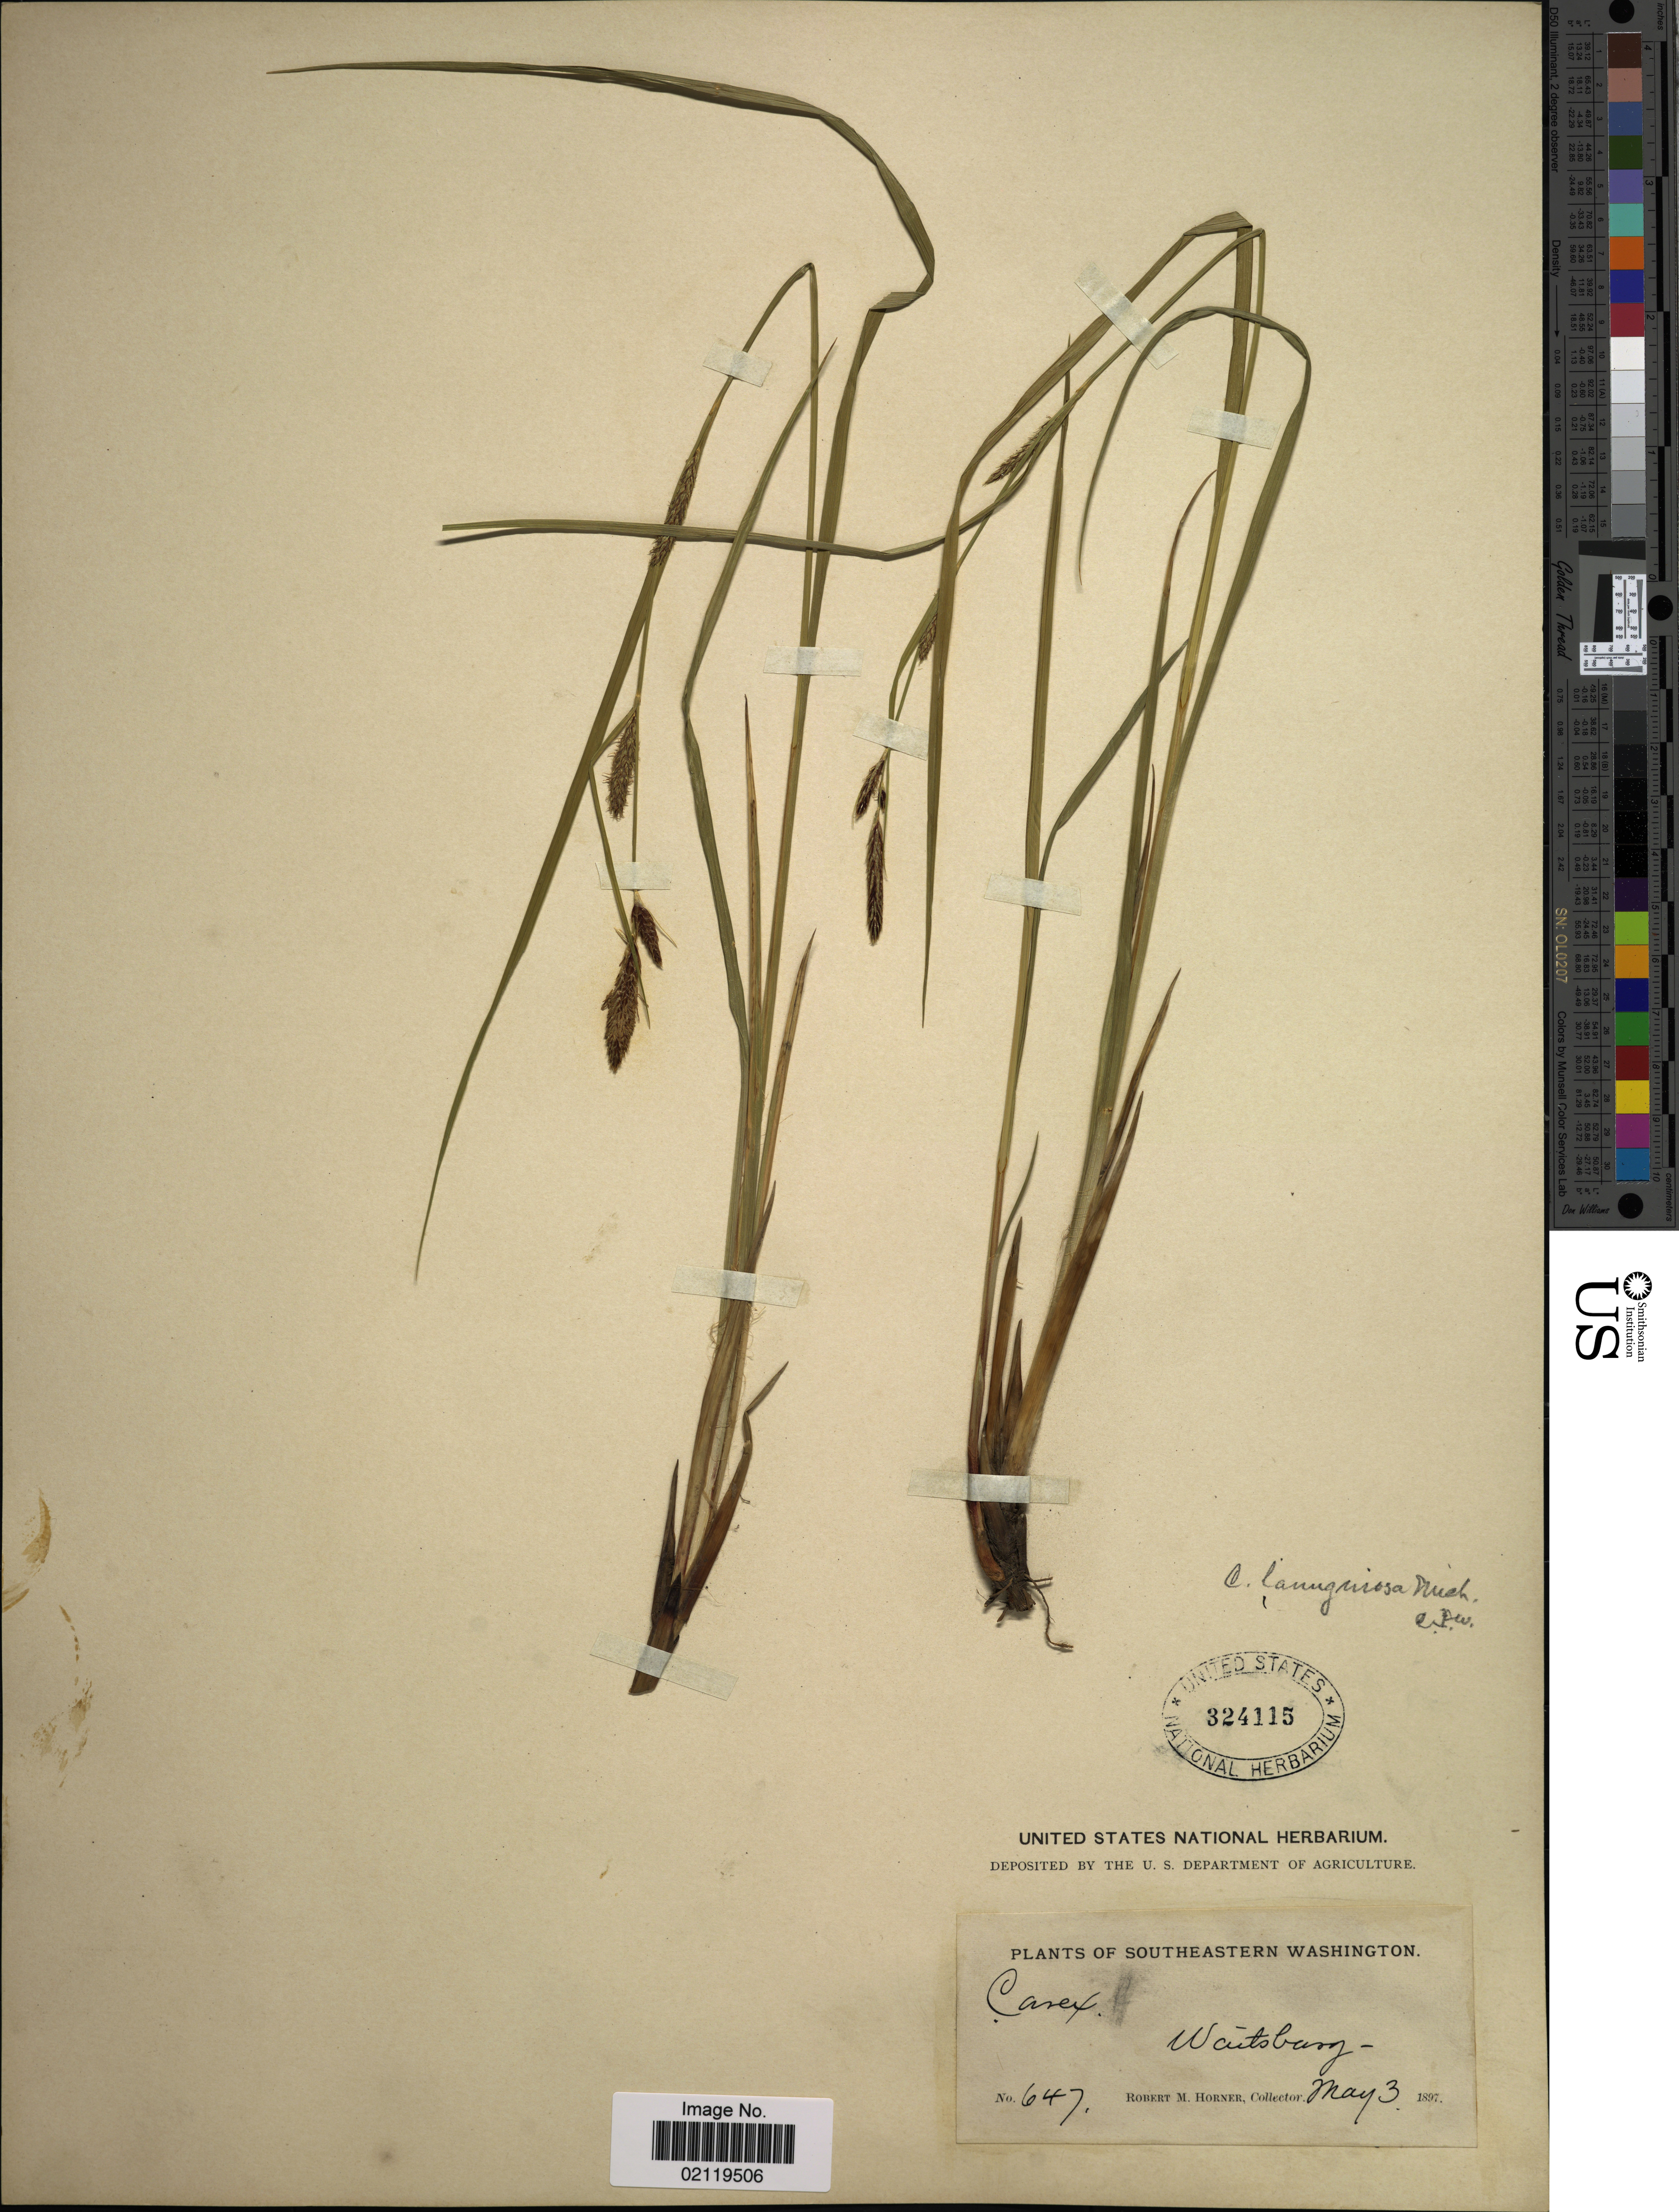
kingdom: Plantae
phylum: Tracheophyta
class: Liliopsida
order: Poales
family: Cyperaceae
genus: Carex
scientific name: Carex pellita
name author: Muhl. ex Willd.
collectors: R. Horner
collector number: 647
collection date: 1897-05-03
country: United States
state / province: Washington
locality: Southeastern Washington. Waitsburg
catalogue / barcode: US 324115